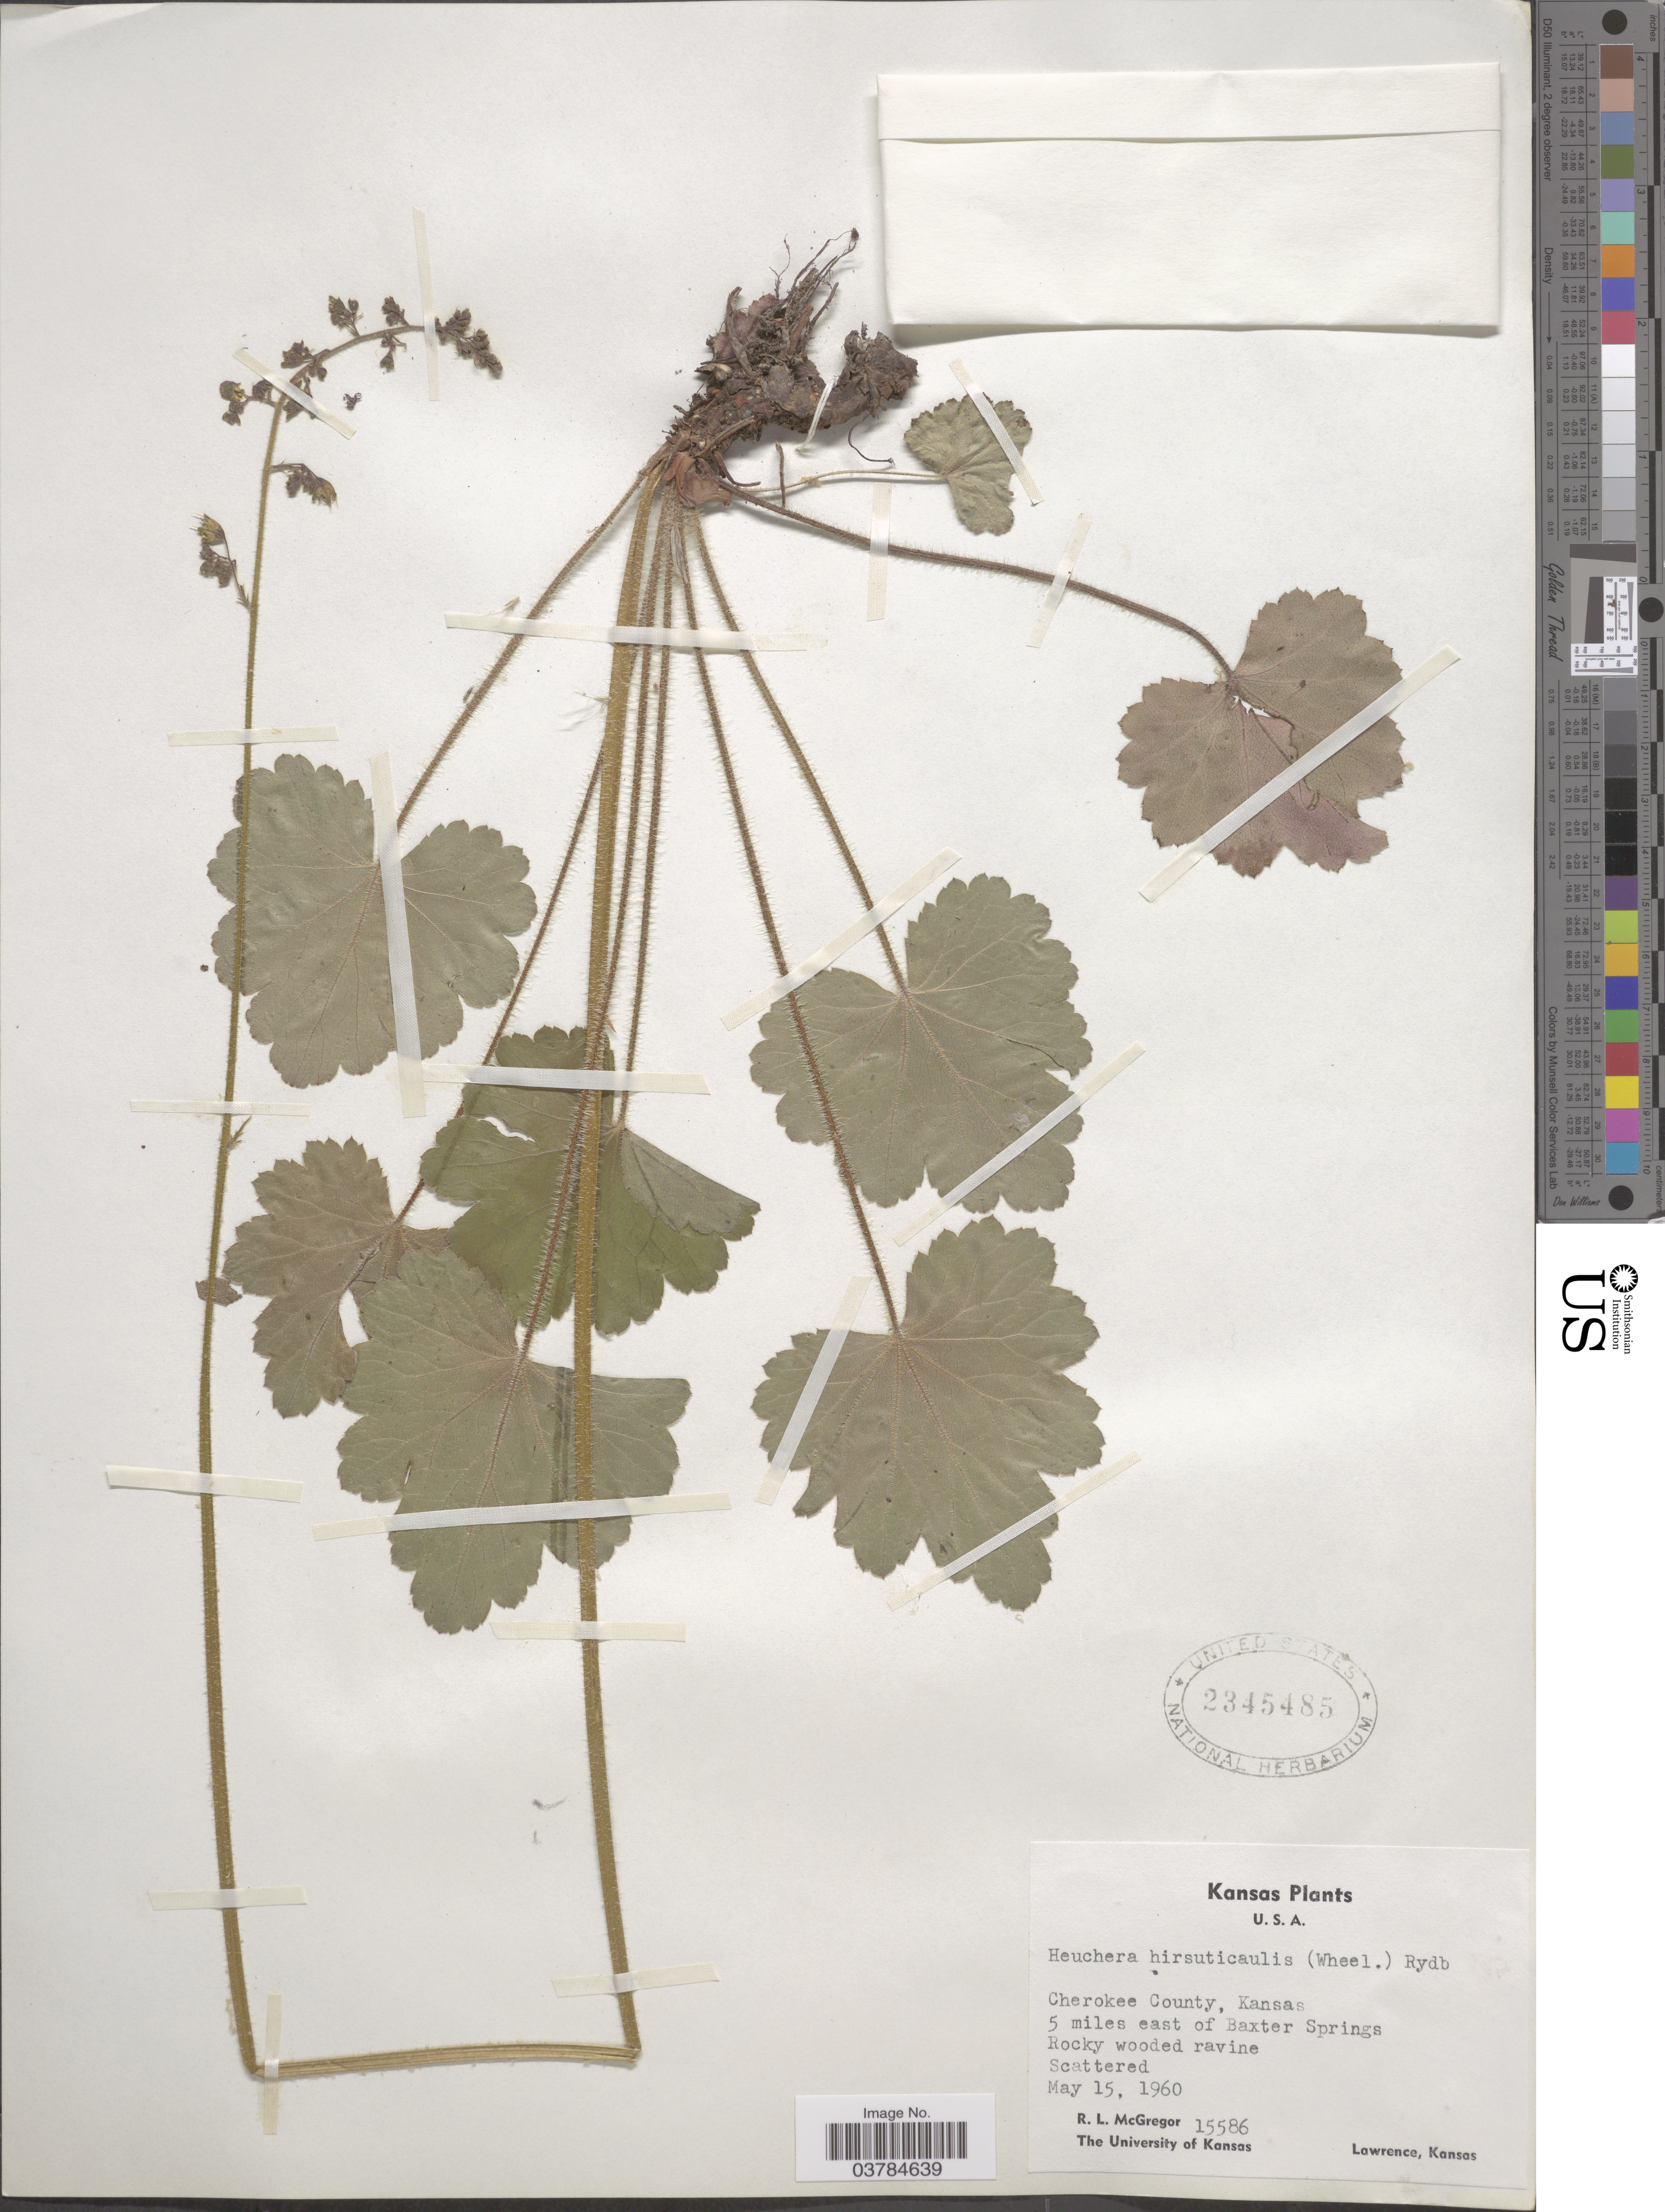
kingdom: Plantae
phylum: Tracheophyta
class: Magnoliopsida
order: Saxifragales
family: Saxifragaceae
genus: Heuchera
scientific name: Heuchera hirsuticaulis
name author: (Wheelock) Rydb.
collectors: R. McGregor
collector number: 15586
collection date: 1960-05-15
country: United States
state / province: Kansas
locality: Cherokee County. 5 miles east of Baxter Springs. Rocky wooded ravine.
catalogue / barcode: US 2345485